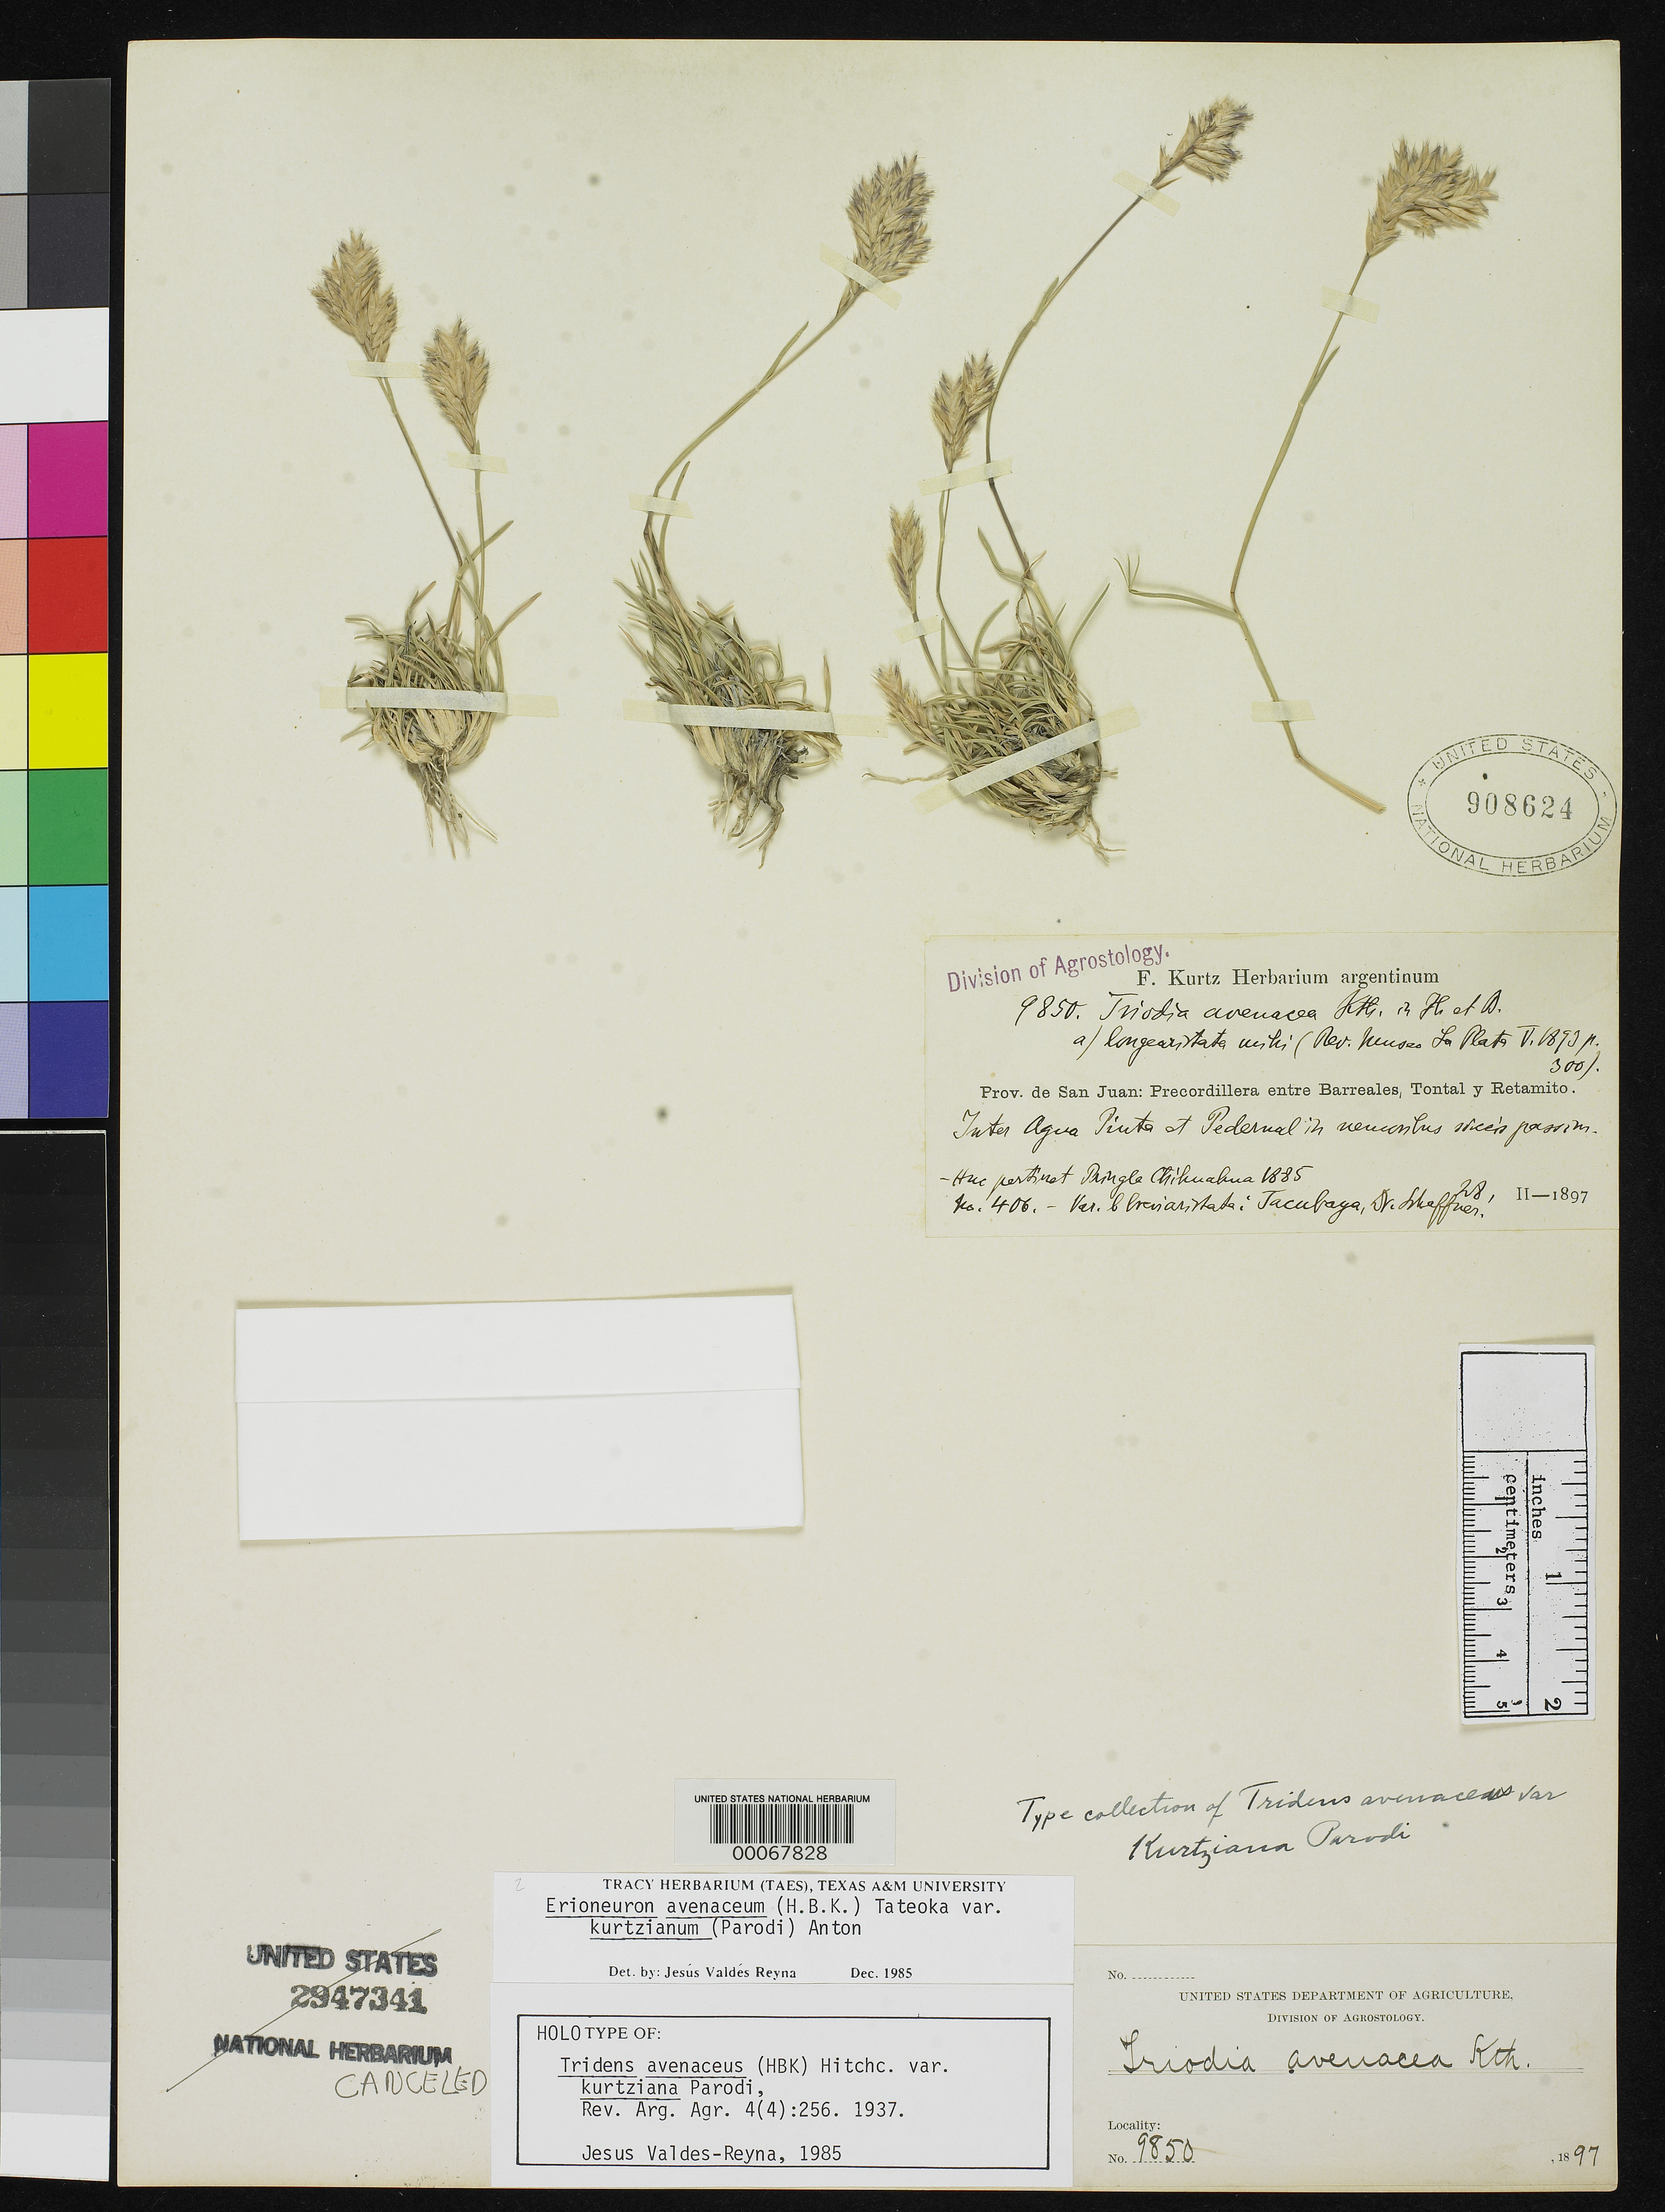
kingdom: Plantae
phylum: Tracheophyta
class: Liliopsida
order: Poales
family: Poaceae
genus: Tridens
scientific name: Tridens avenacea var. kurtziana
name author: Parodi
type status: Type Collection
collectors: F. Kurtz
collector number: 9850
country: Argentina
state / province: San Juan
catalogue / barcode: US 908624